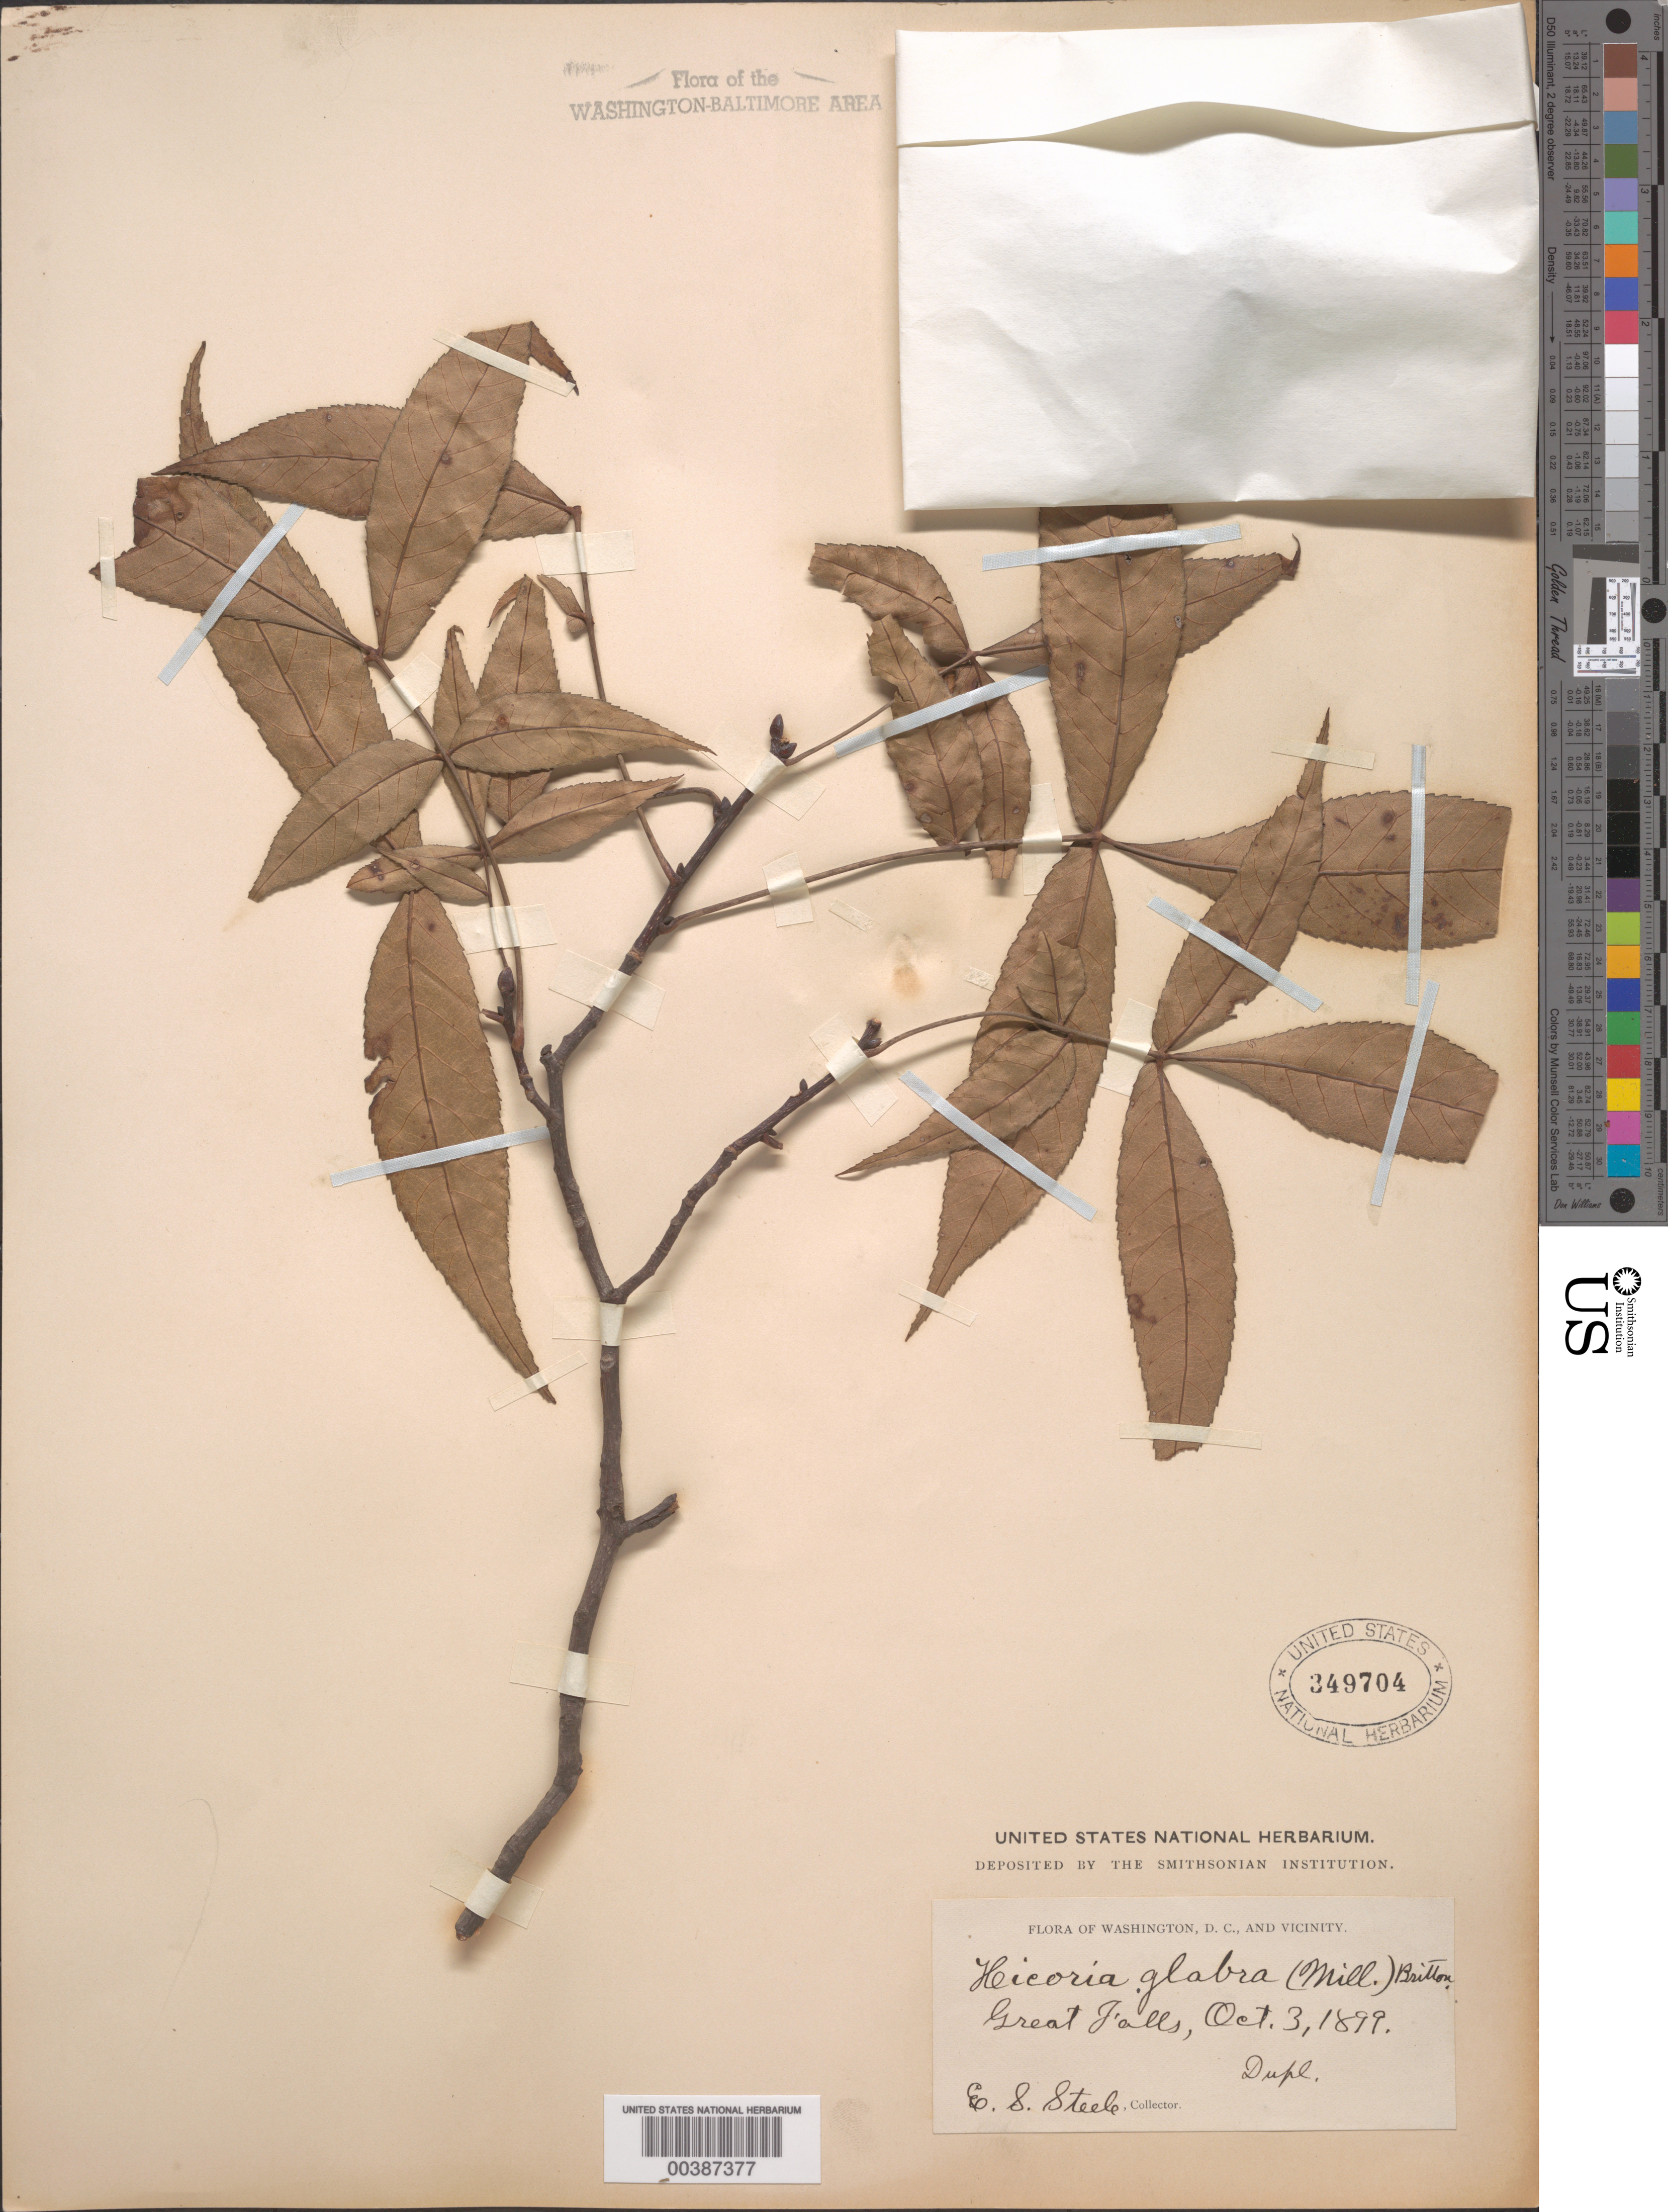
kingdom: Plantae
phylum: Tracheophyta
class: Magnoliopsida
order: Fagales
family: Juglandaceae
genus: Carya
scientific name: Carya glabra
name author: (Mill.) Sweet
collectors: E. Steele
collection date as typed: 03 Oct 1899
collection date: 1899-10-03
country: United States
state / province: Maryland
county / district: Montgomery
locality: Great Falls C. & O. Canal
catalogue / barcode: US 349704